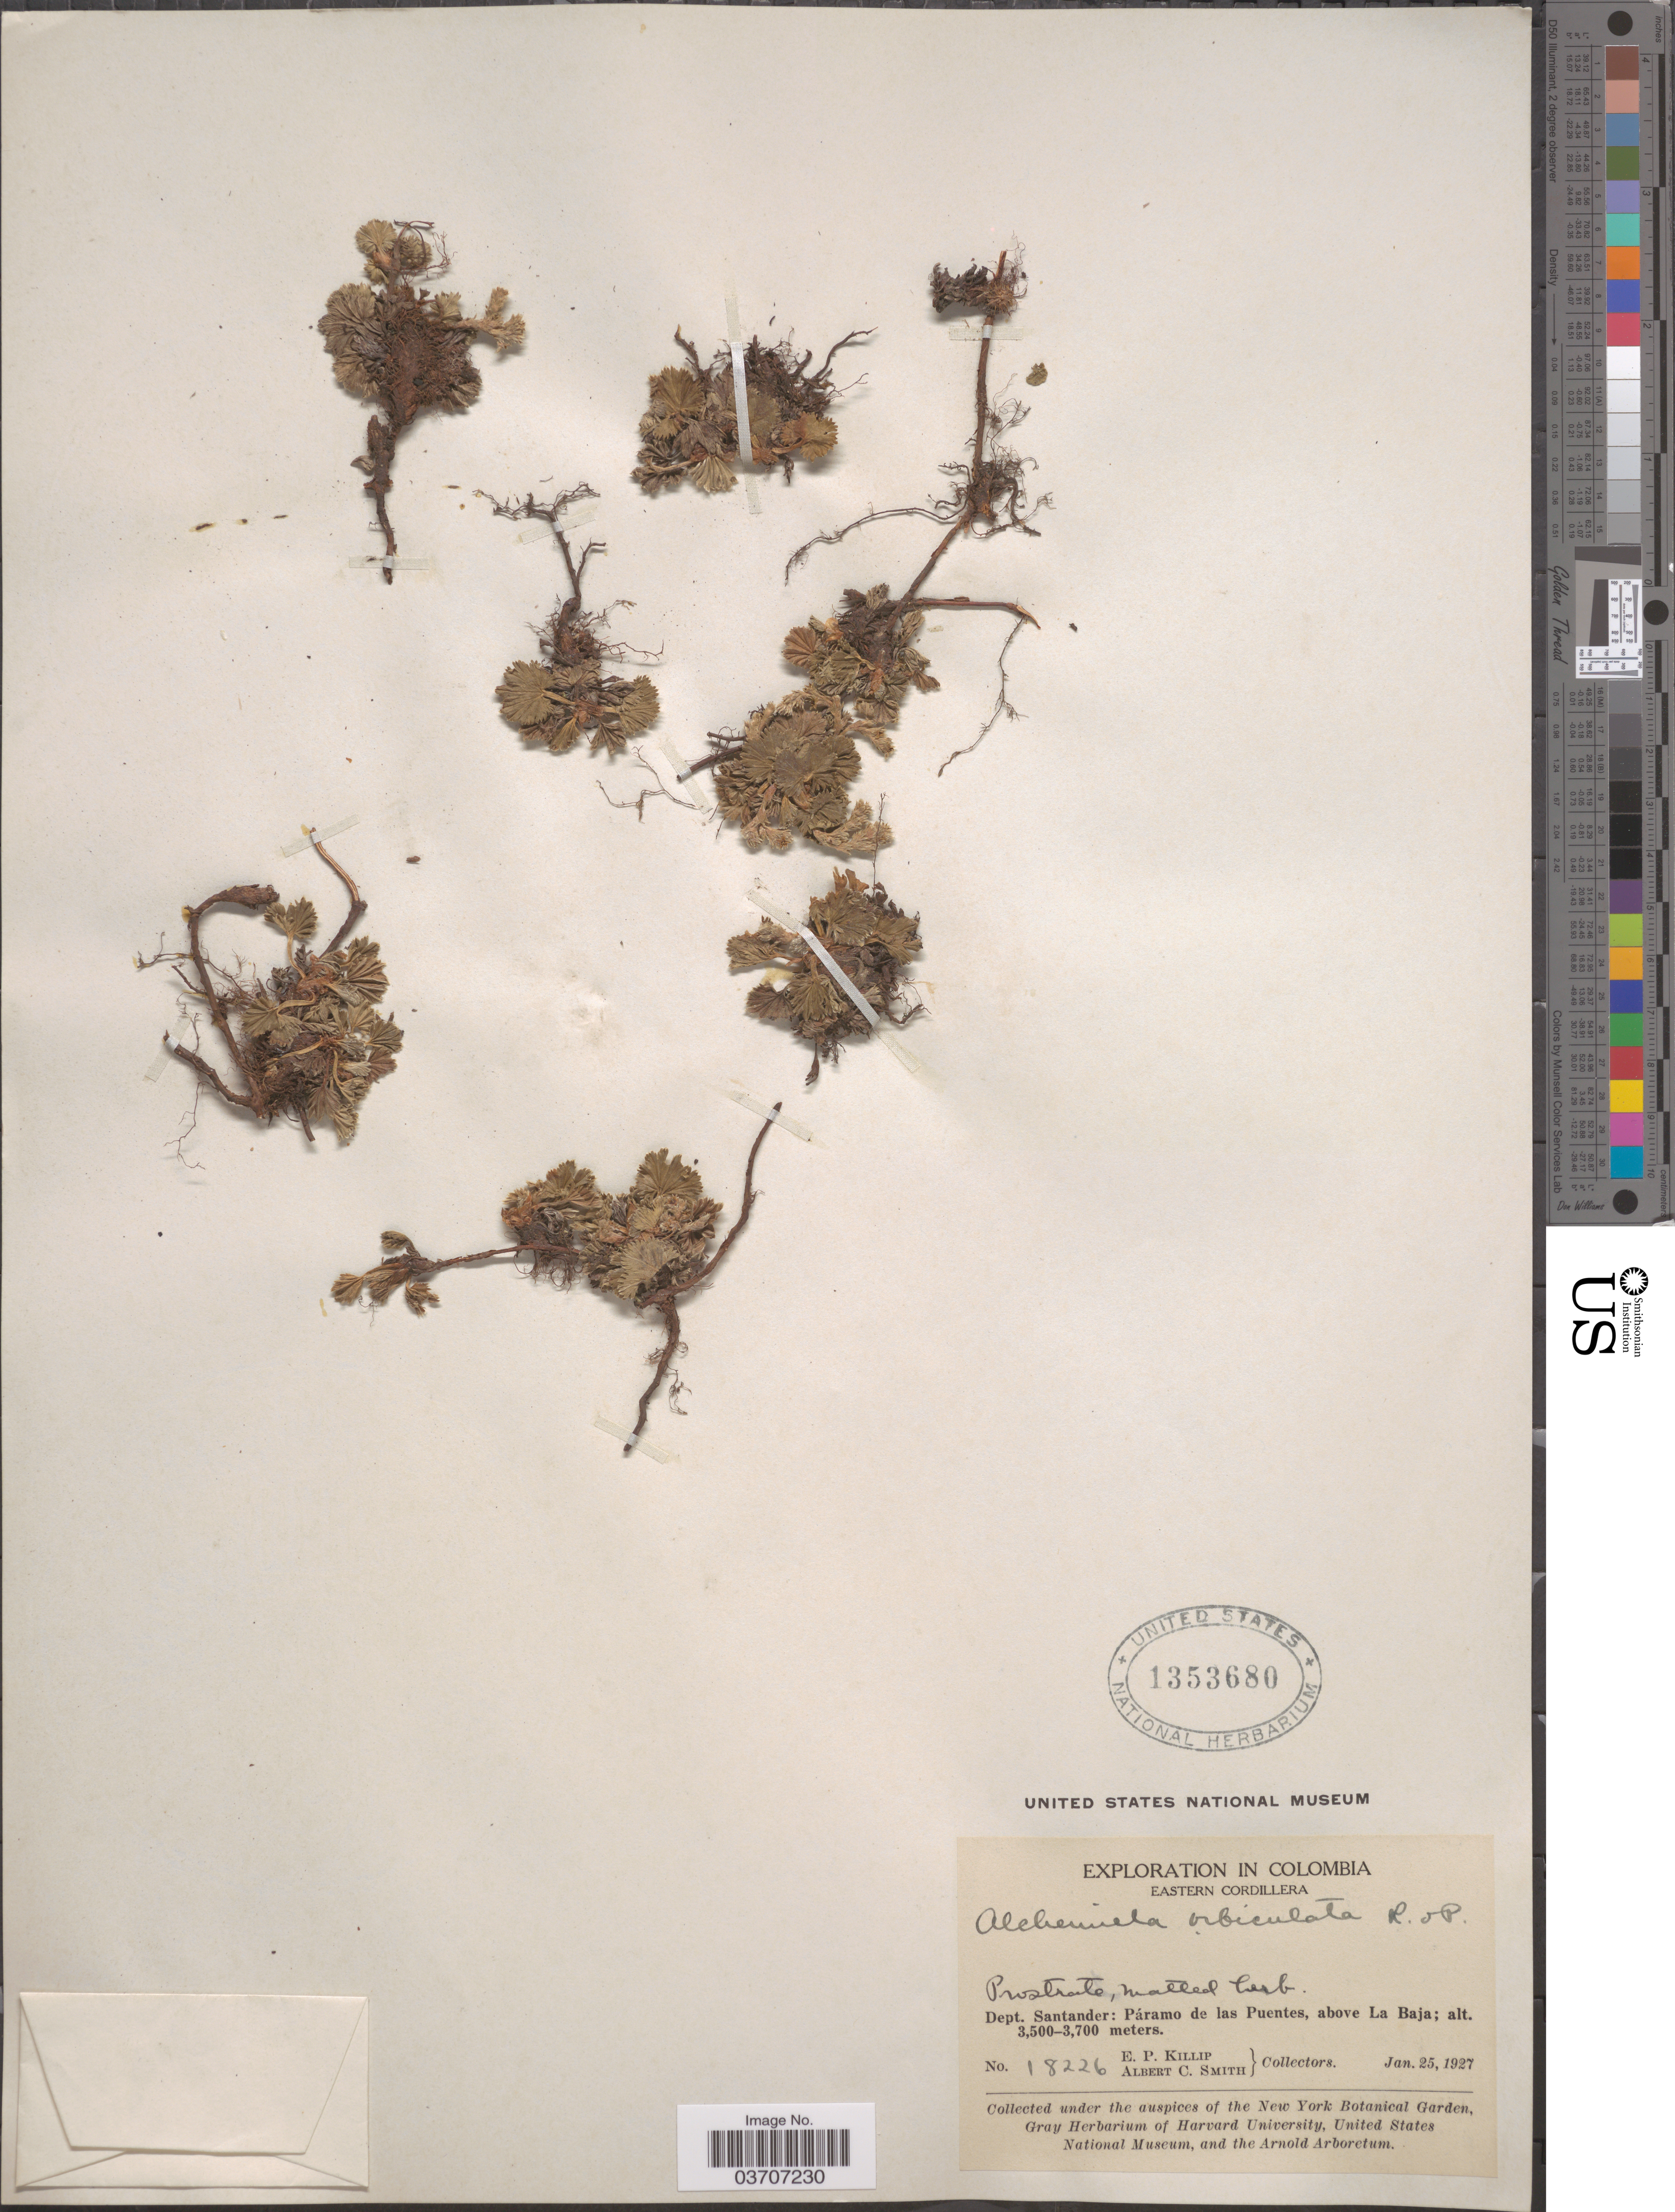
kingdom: Plantae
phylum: Tracheophyta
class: Magnoliopsida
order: Rosales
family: Rosaceae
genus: Lachemilla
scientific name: Lachemilla orbiculata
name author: (Ruiz & Pav.) Rydb.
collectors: E. P. Killip & A. C. Smith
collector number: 18226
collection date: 1927-01-25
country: Colombia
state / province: Santander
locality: Eastern Cordillera. Dept. Santander: Páramo de las Puentes, above La Baja.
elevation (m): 3500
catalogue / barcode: US 1353680